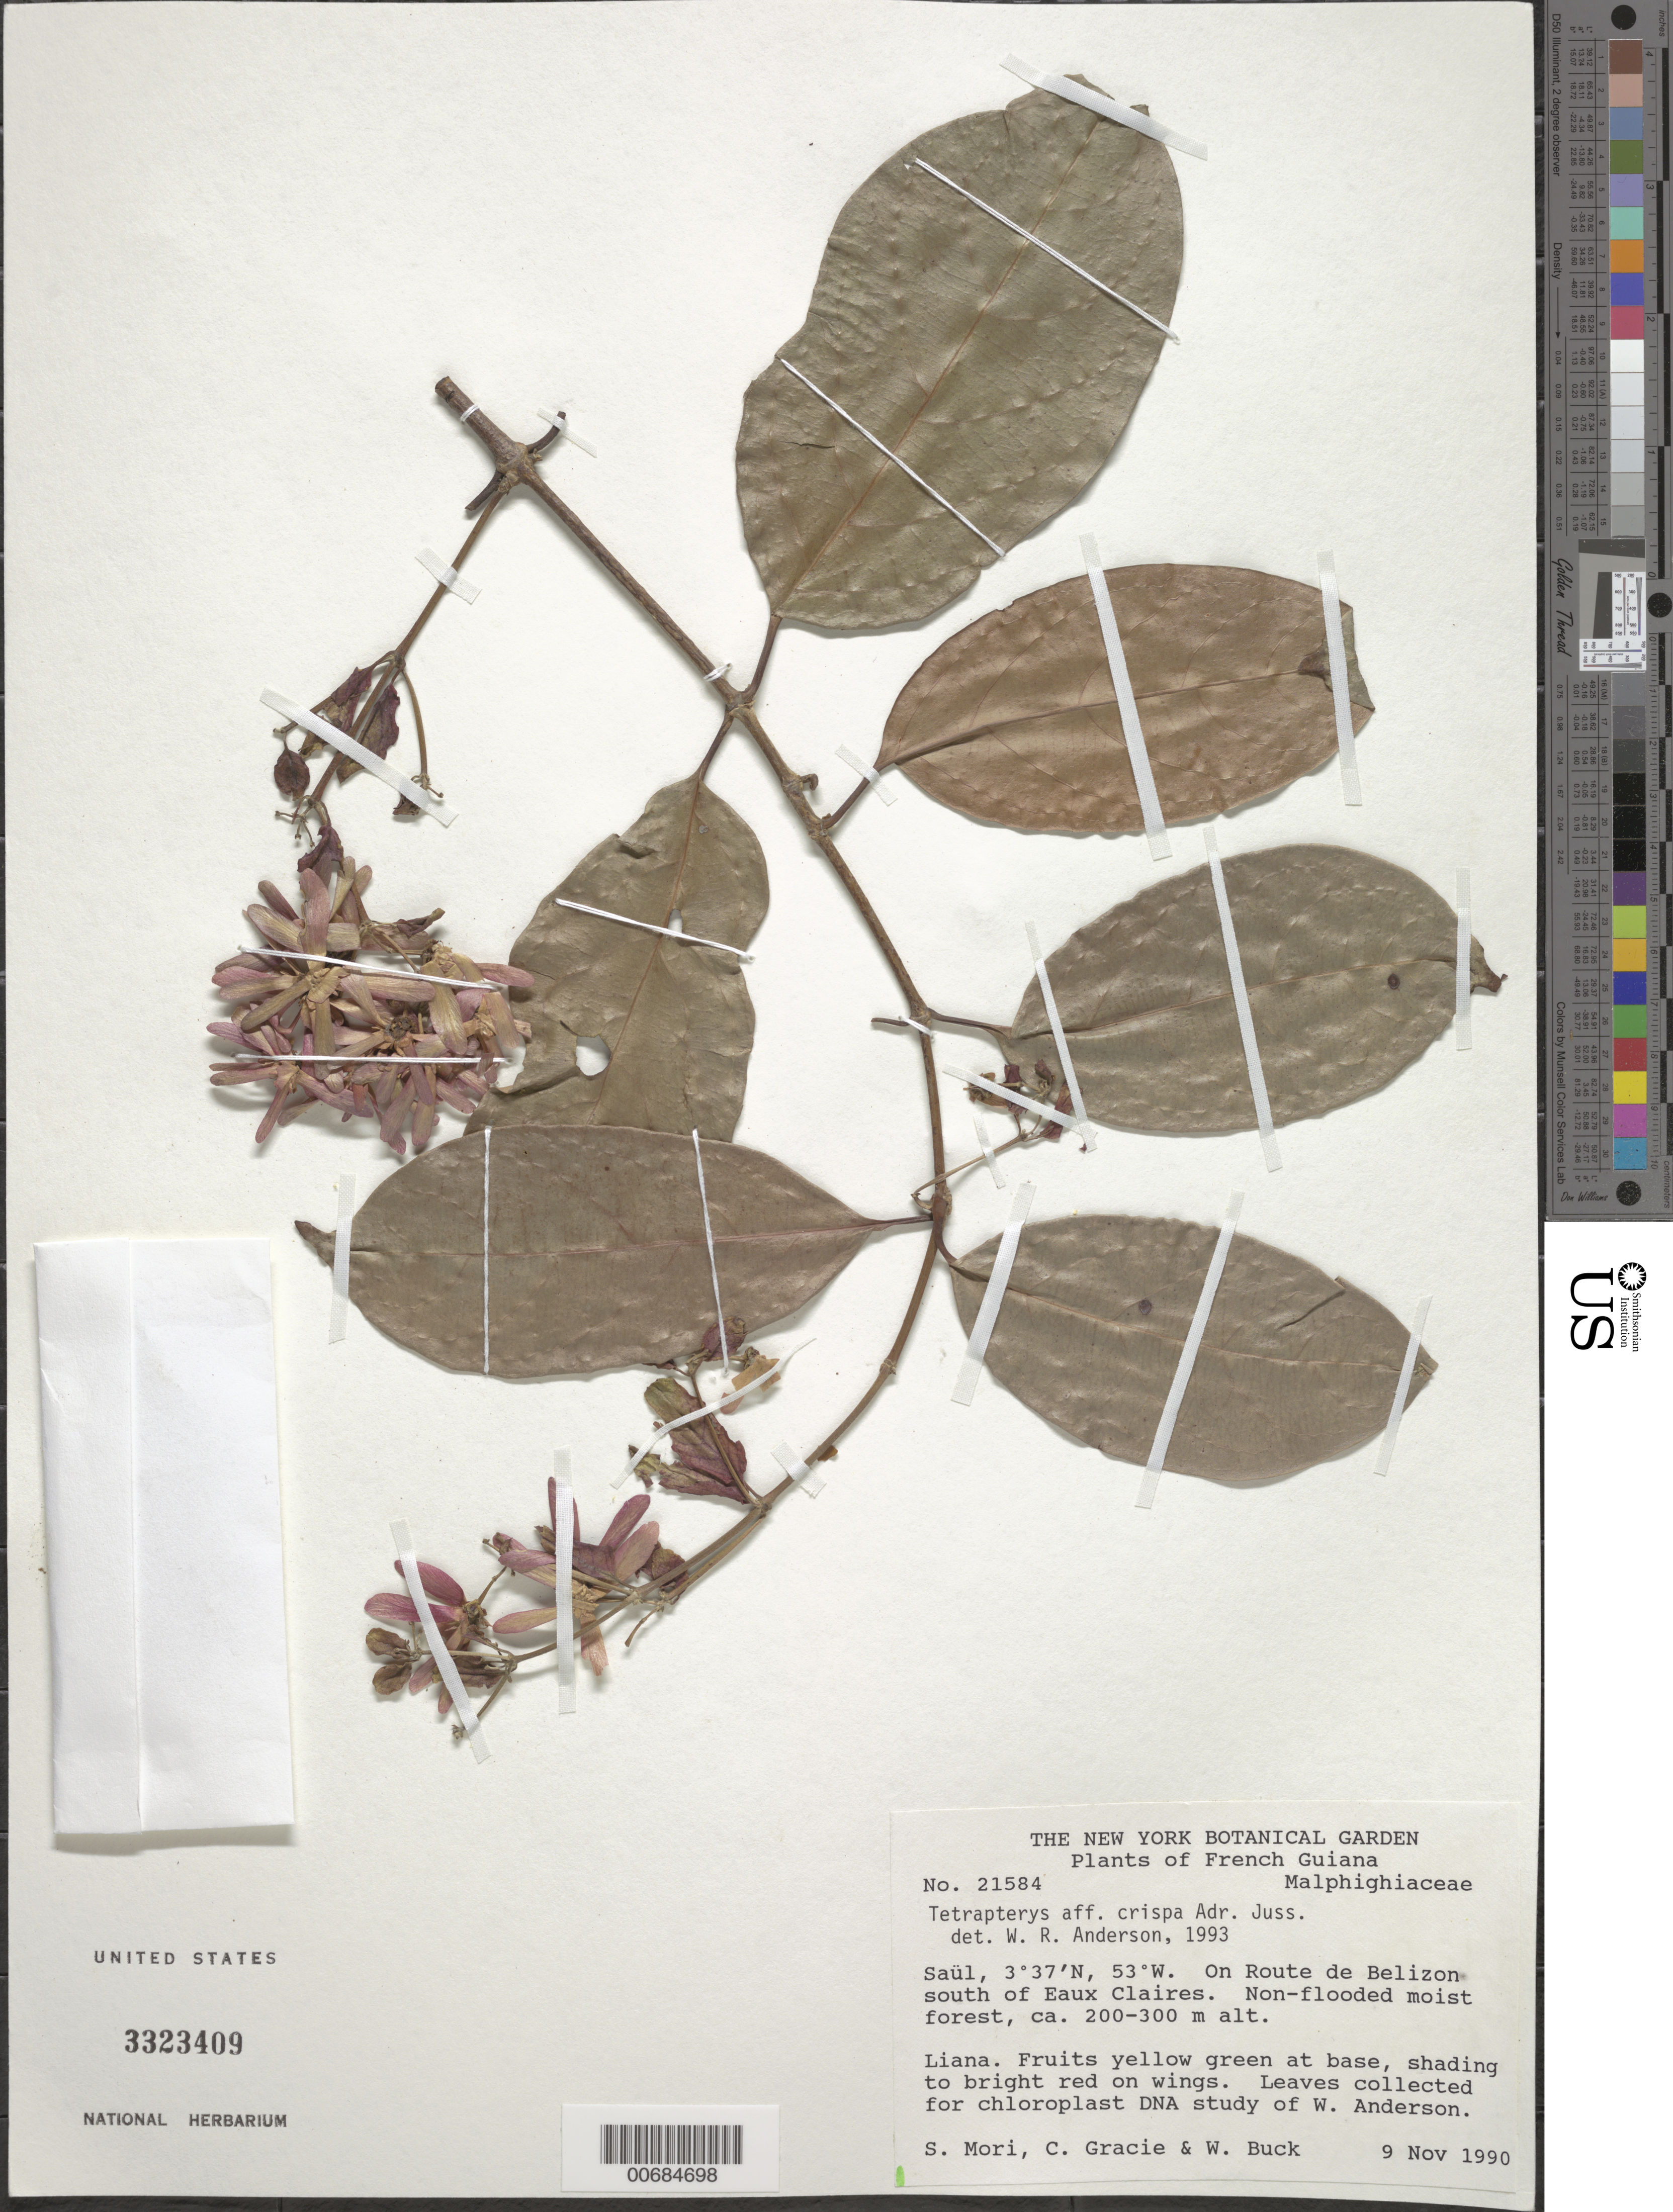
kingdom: Plantae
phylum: Tracheophyta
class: Magnoliopsida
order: Malpighiales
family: Malpighiaceae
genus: Tetrapterys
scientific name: Tetrapterys crispa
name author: A. Juss.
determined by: Anderson, W. R., (MICH), University of Michigan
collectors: S. Mori, C. A. Gracie & W. Buck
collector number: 21584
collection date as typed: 9-Nov-90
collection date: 1990-11-09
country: French Guiana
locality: Saül, Route de Bélizon north of Eaux Claires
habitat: Non-flooded moist forest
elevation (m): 200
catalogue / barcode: US 3323409